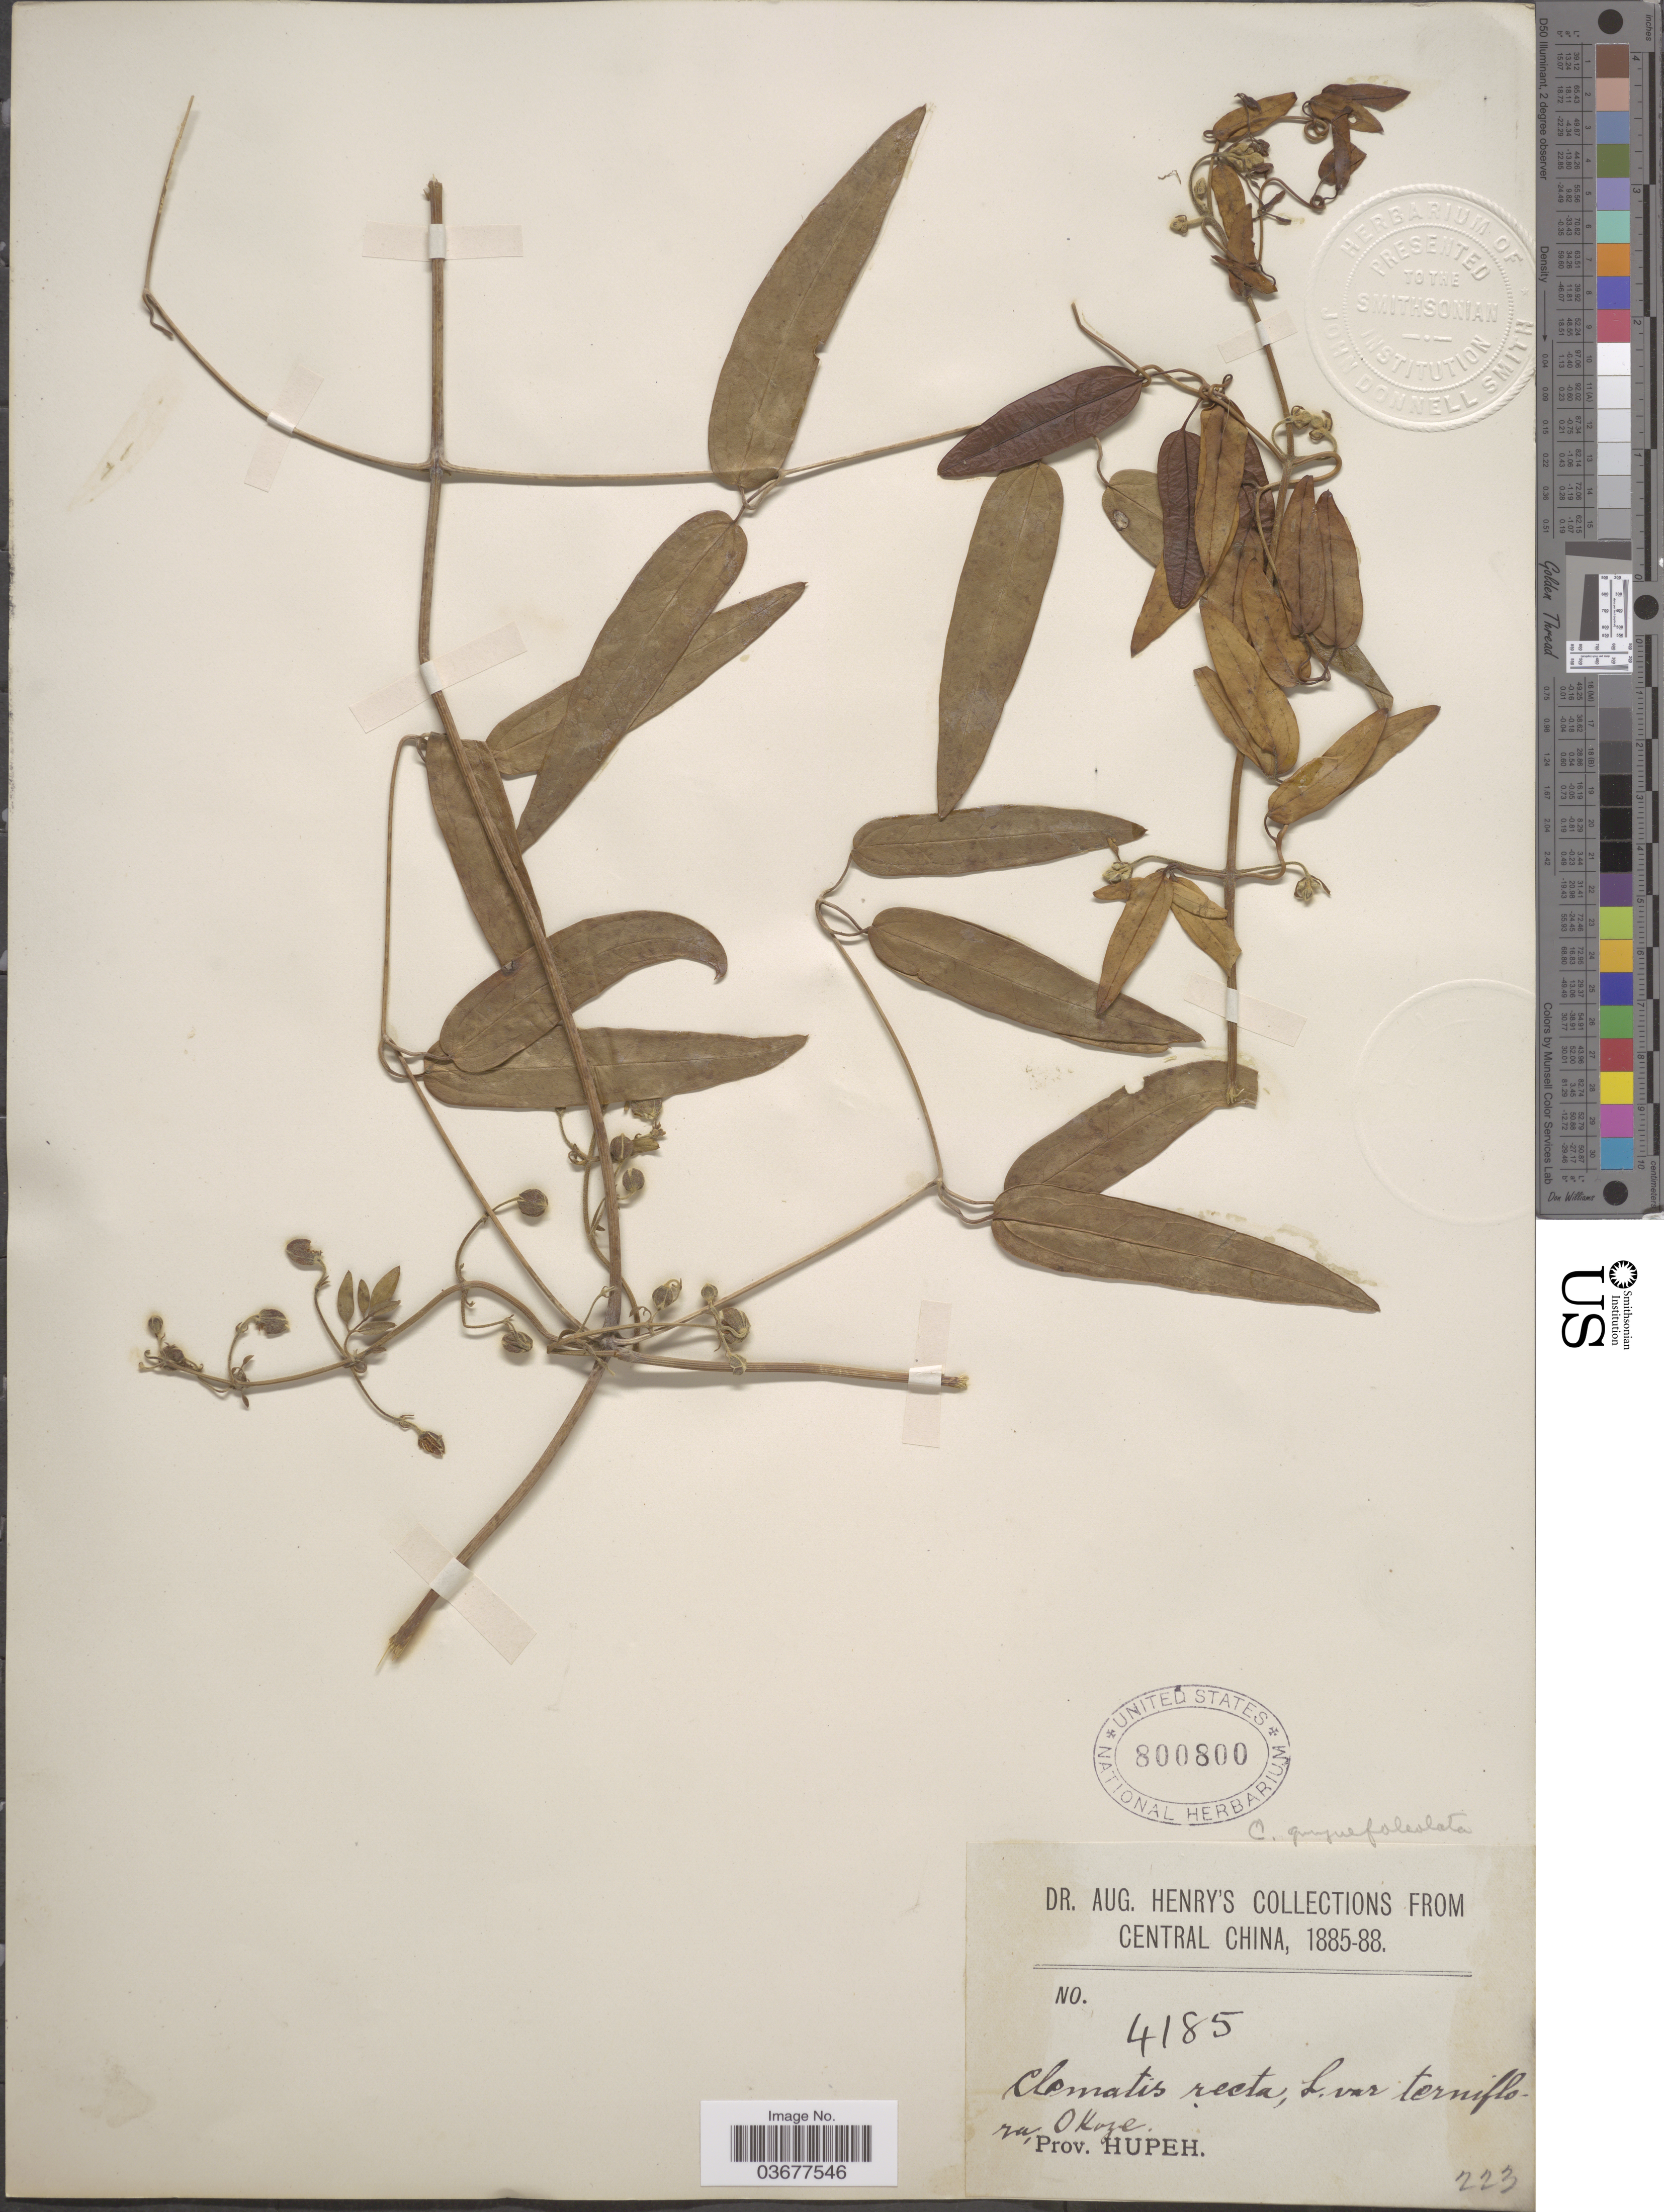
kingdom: Plantae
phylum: Tracheophyta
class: Magnoliopsida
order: Ranunculales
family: Ranunculaceae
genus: Clematis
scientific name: Clematis quinquefoliolata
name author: Hutch.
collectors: A. Henry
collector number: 4185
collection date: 1885/1888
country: China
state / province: Hubei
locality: Central China. Prov. Hupeh.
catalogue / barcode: US 800800